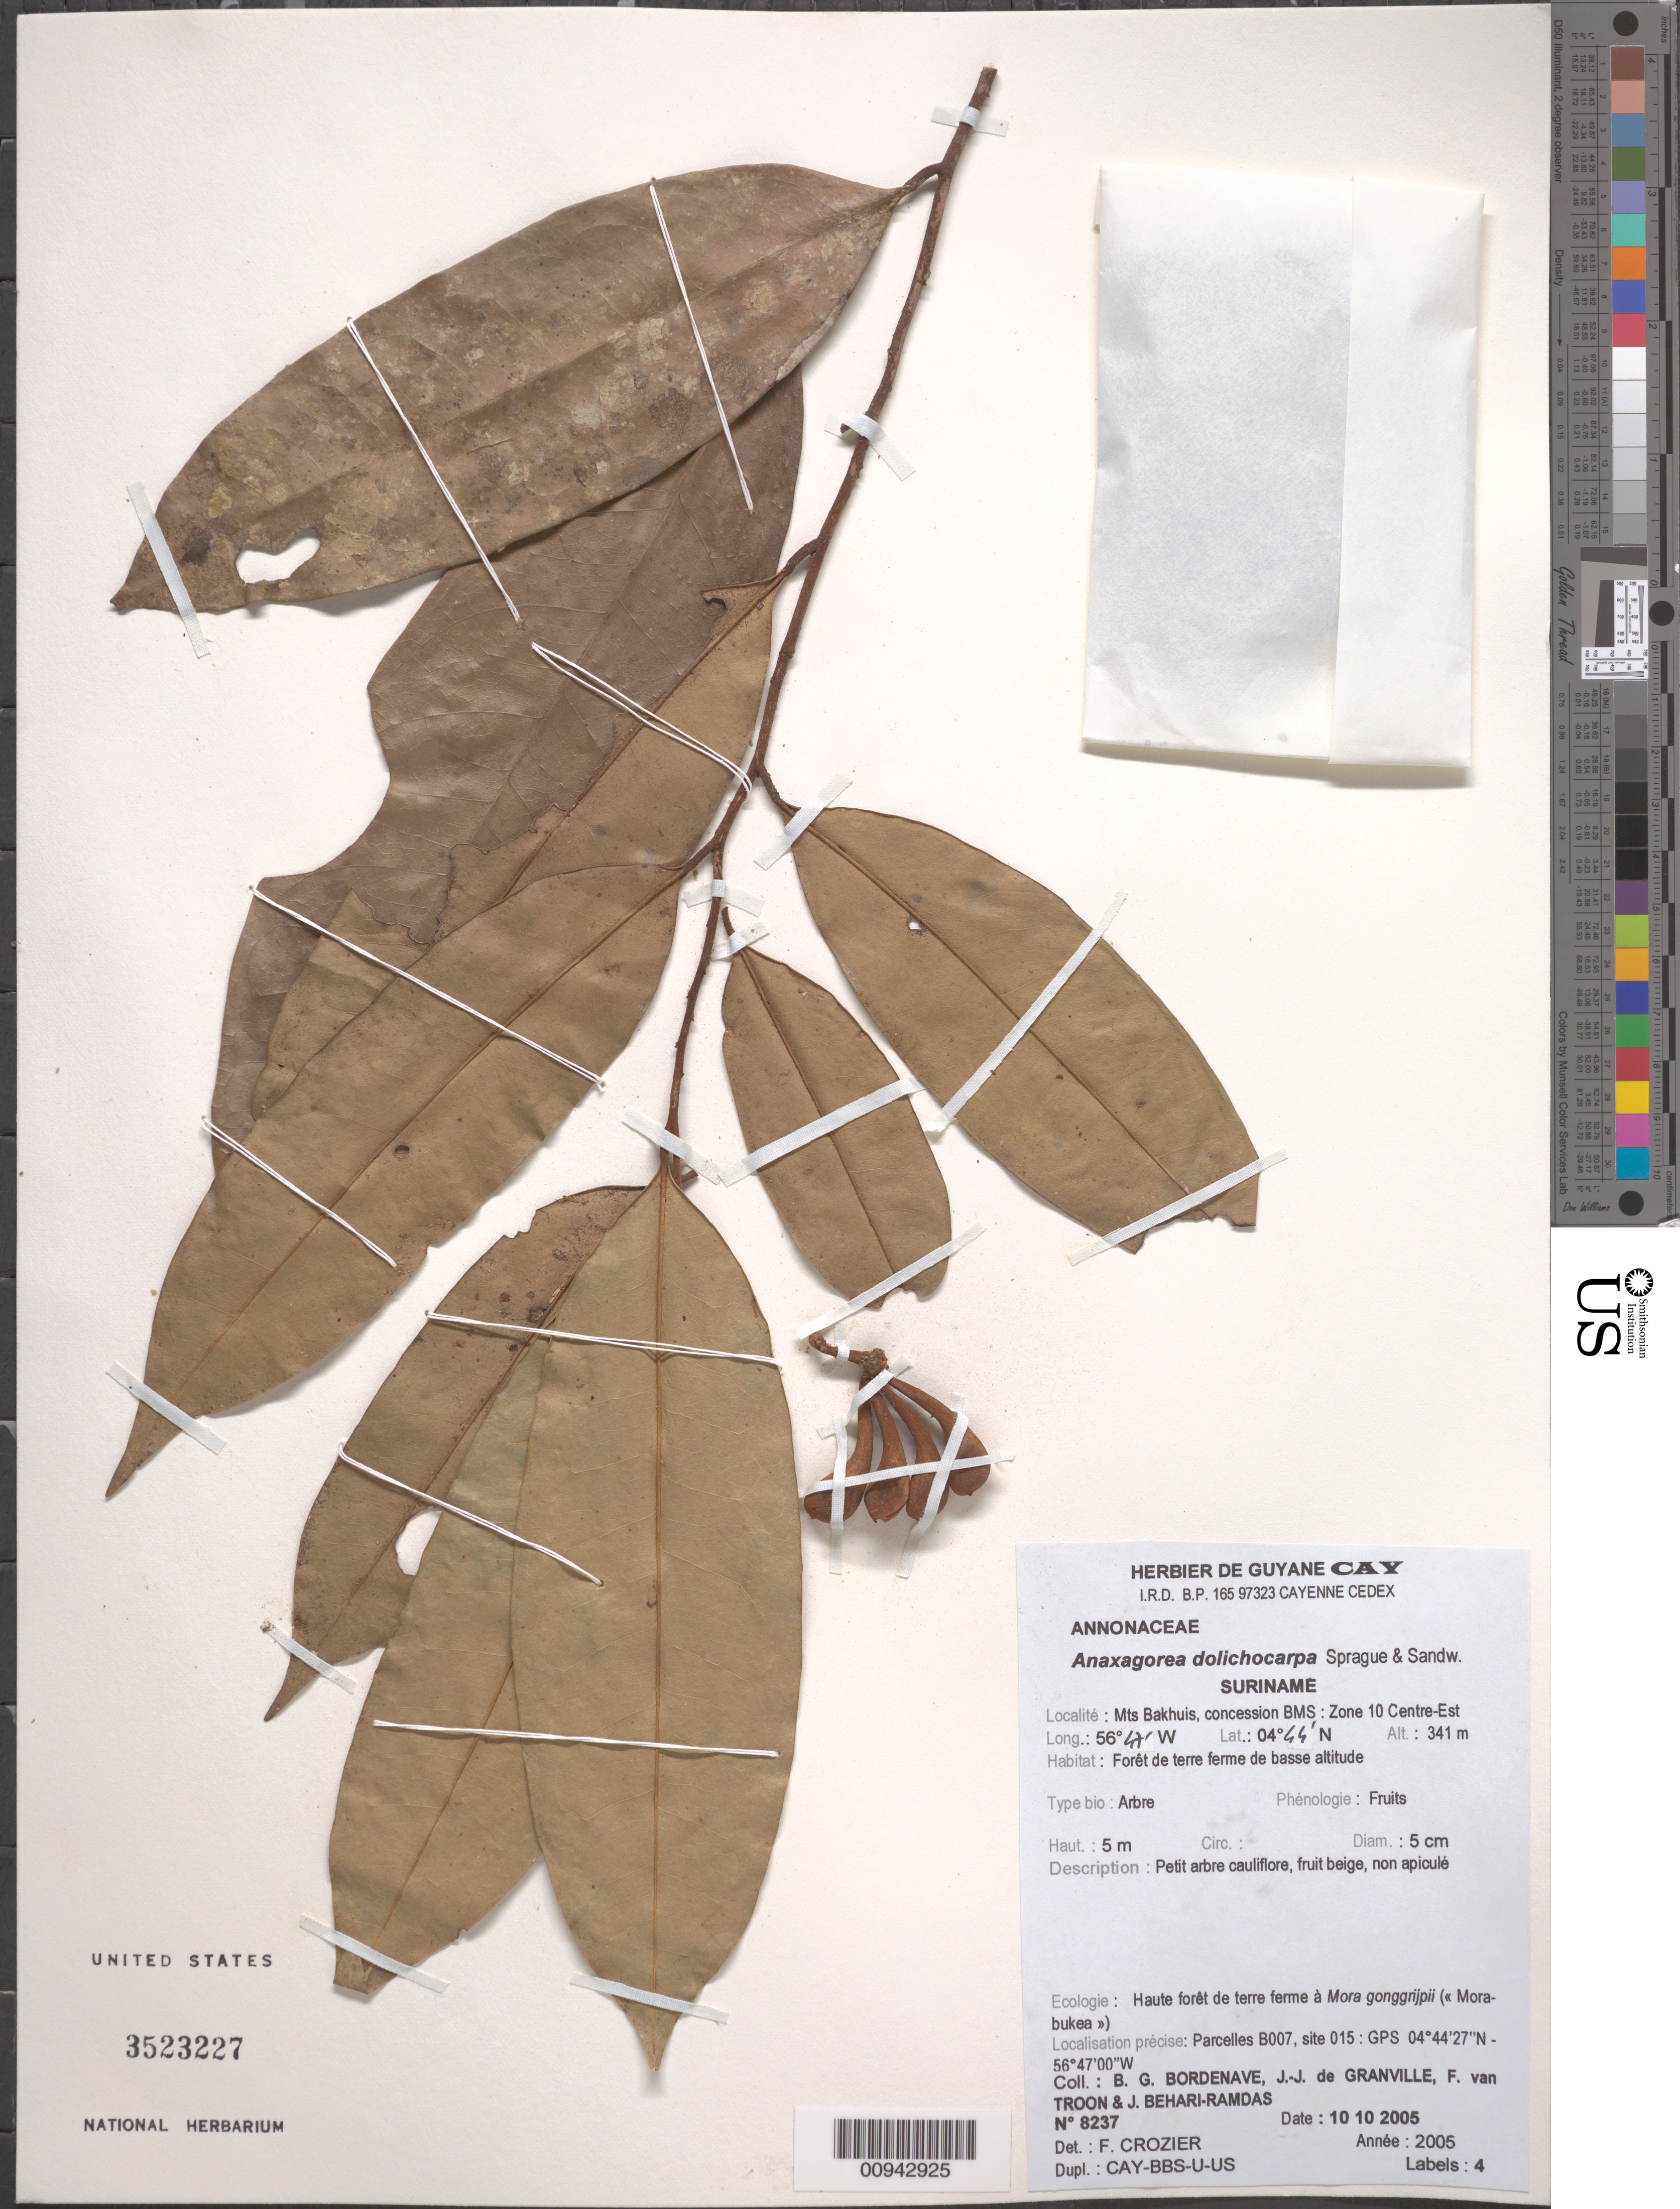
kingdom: Plantae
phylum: Tracheophyta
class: Magnoliopsida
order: Magnoliales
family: Annonaceae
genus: Anaxagorea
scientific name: Anaxagorea dolichocarpa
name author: Sprague & Sandwith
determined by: Crozier, F.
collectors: B. Bordenave, J.-J. de Granville, F. Van Troon & J. Behari-Ramdas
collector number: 8237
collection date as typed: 10-Oct-05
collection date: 2005-10-10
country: Suriname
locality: Mts Bakhuis, concession BMS: Zone 10 Centre-Est. Parcelles B007, site 015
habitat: Foret de terre ferme de basse altitude. Haute foret de terre ferme a Mora gonggrijpii ("Morabukea")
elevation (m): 341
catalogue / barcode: US 3523227